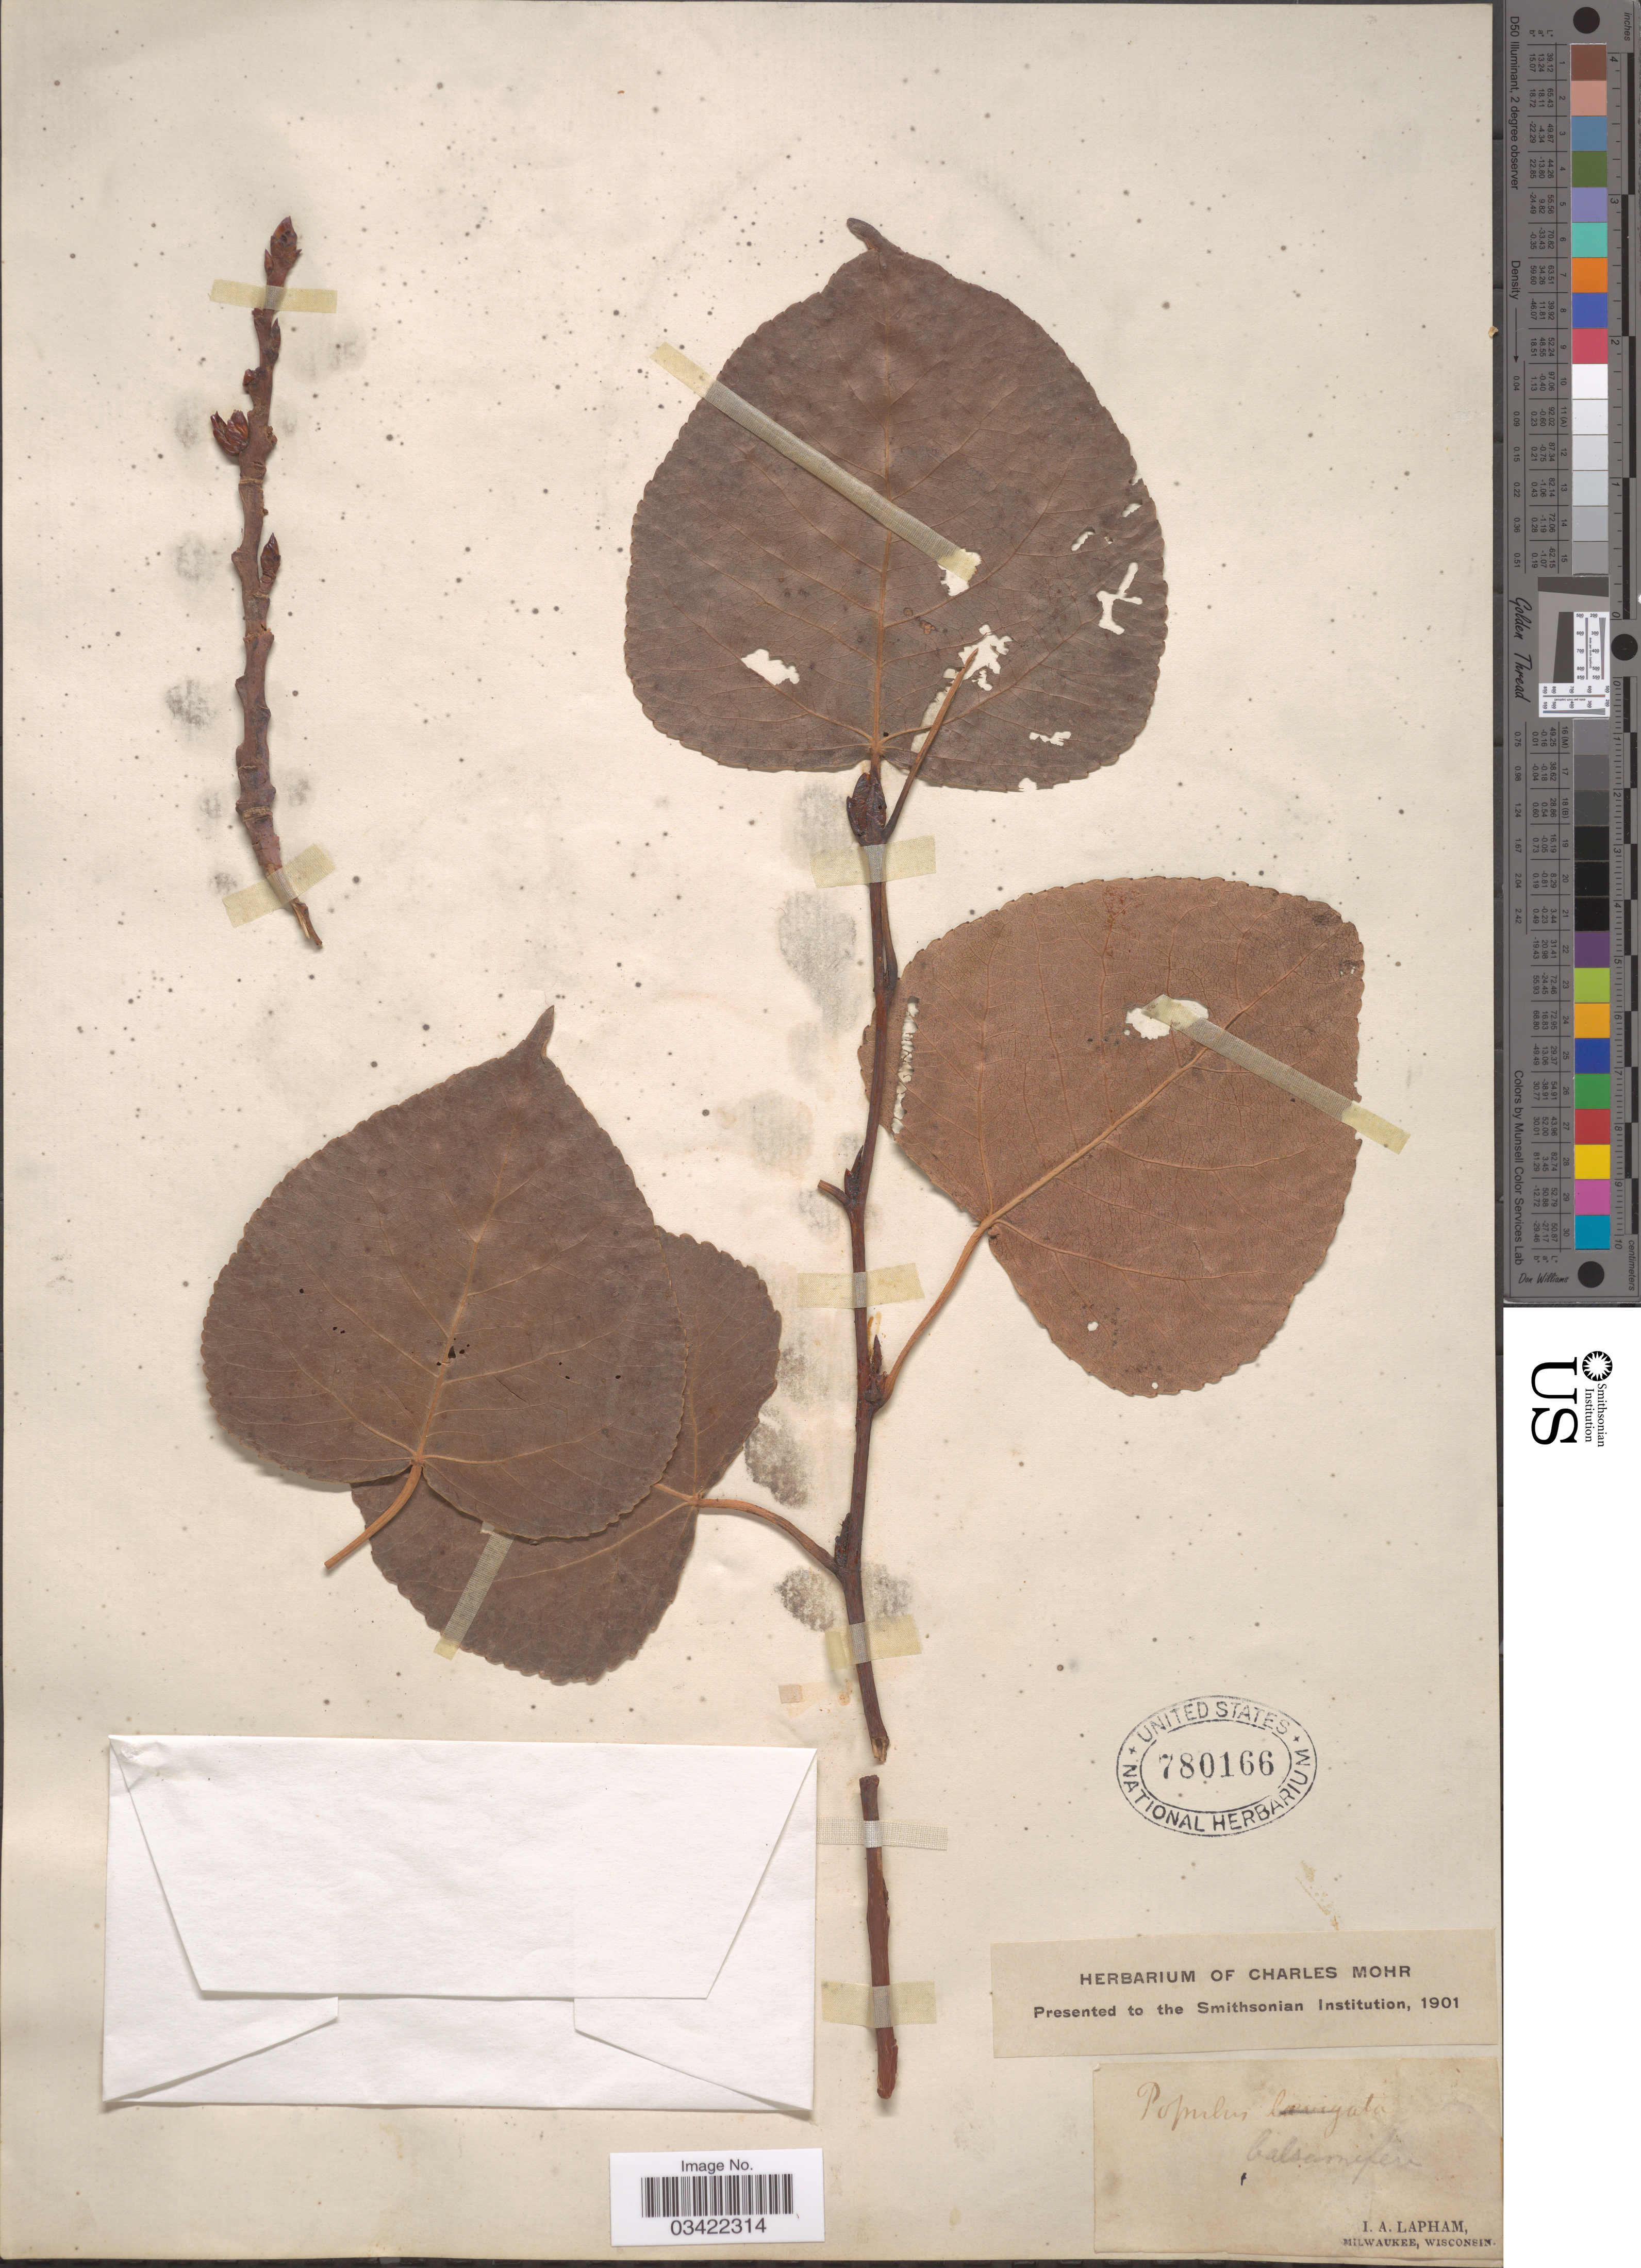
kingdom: Plantae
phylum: Tracheophyta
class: Magnoliopsida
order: Malpighiales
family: Salicaceae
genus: Populus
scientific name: Populus x jackii 'Balm of Gilead'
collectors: I. Lapham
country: United States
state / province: Wisconsin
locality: Milwaukee.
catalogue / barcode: US 780166